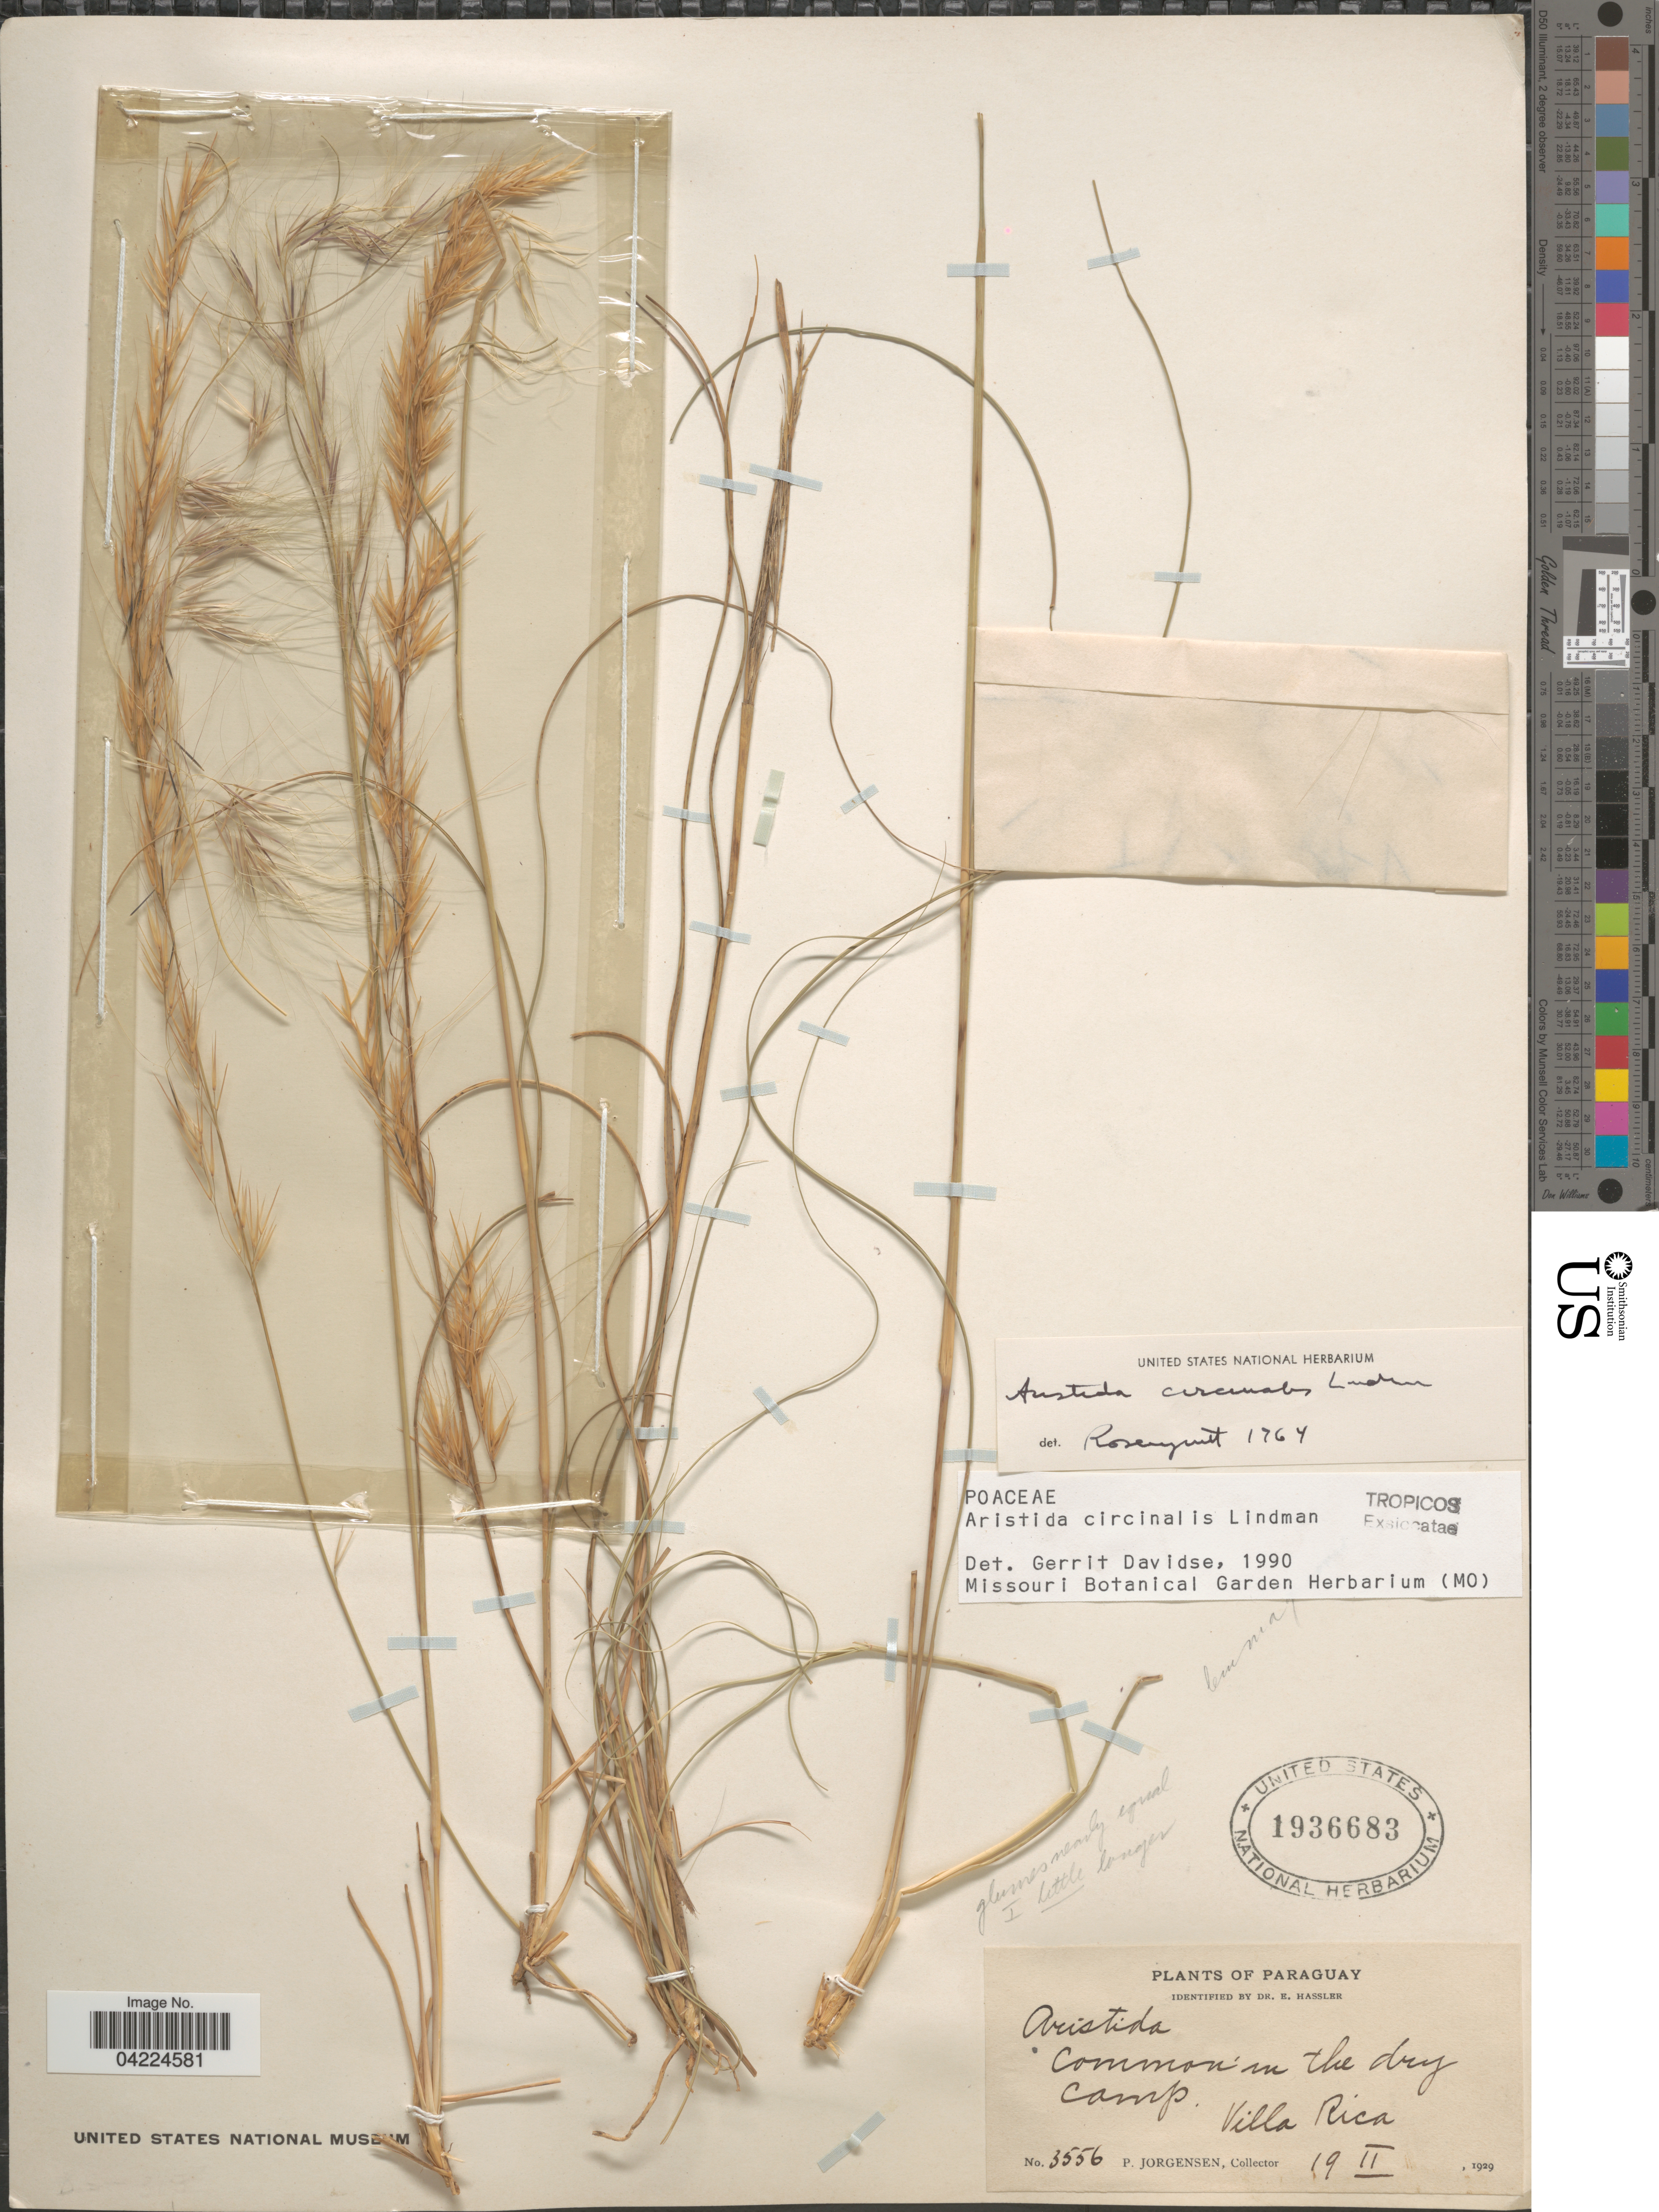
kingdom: Plantae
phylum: Tracheophyta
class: Liliopsida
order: Poales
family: Poaceae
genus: Aristida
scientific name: Aristida circinalis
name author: Lindm.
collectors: P. Jörgensen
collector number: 3556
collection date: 1929-02-19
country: Paraguay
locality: Villa Rica.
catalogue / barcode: US 1936683